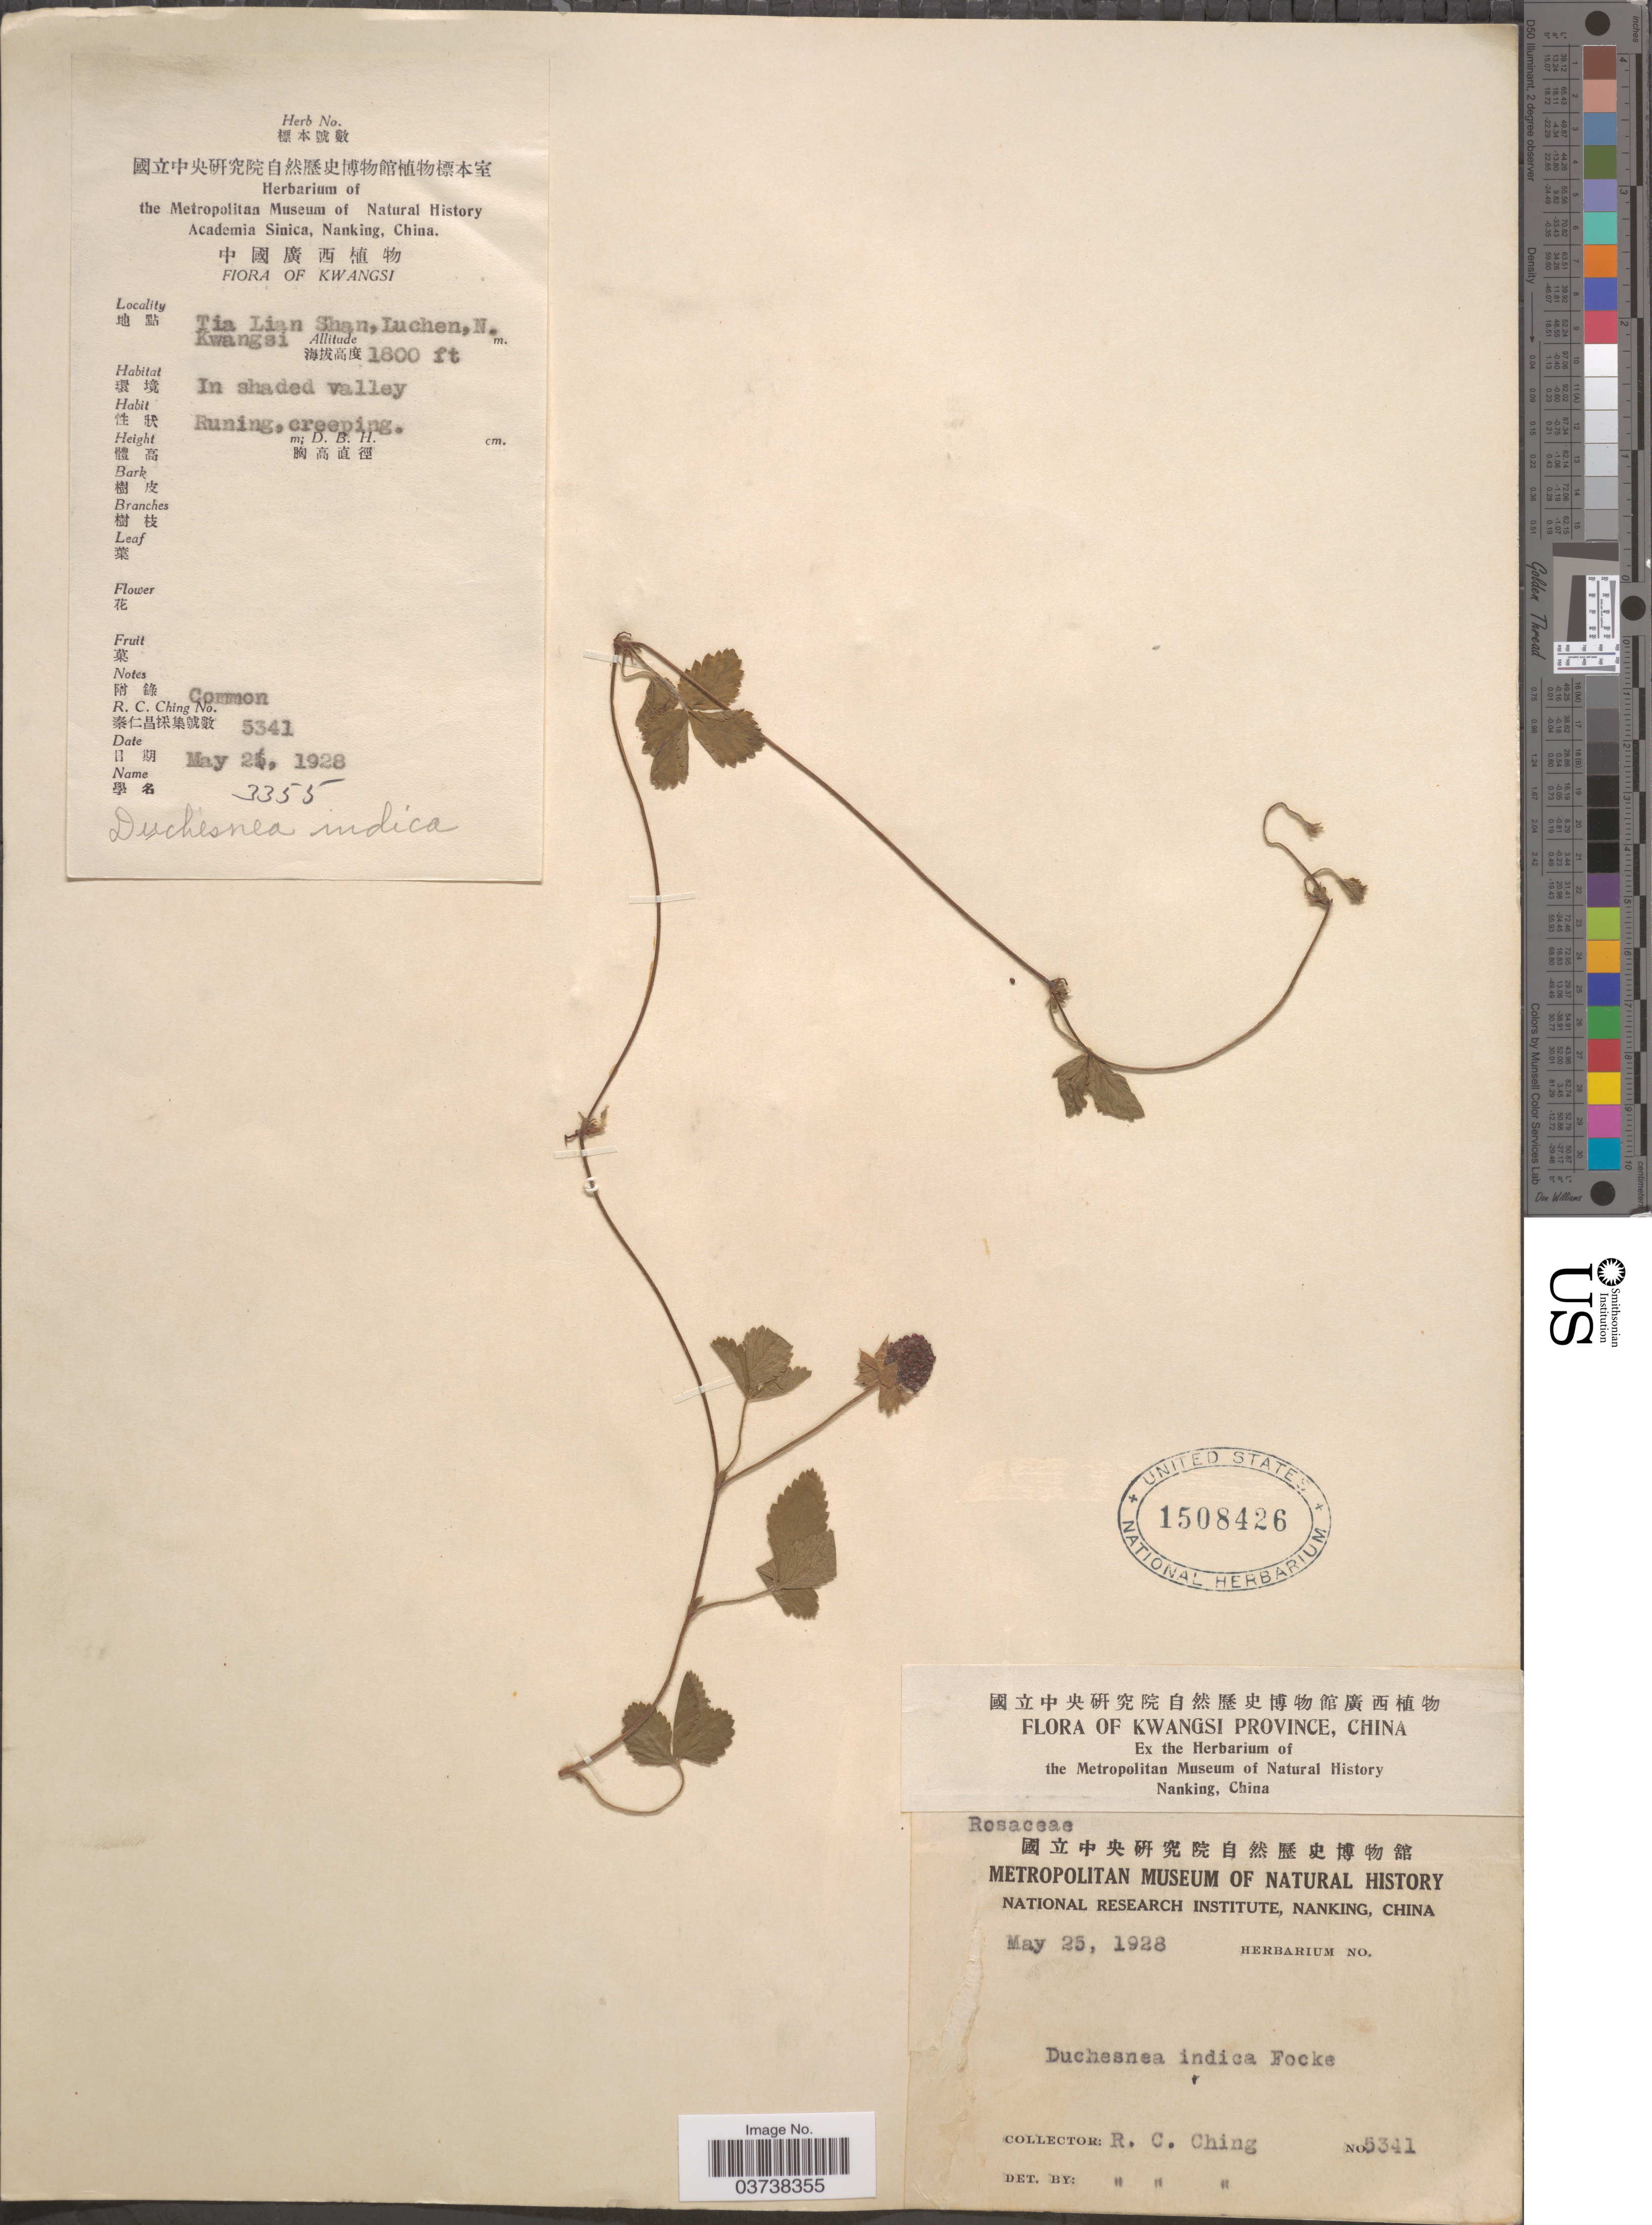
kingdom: Plantae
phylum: Tracheophyta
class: Magnoliopsida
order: Rosales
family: Rosaceae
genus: Potentilla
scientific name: Potentilla indica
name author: (Andrews) Th. Wolf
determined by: Strong, Mark T., (BOT), Smithsonian Institution - National Museum of Natural History (UNITED STATES)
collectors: R. C. Ching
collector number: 5341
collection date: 1928-05-25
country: China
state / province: Guangxi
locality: Tia Lian Shan, Luchen, N. Kwangsi.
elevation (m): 549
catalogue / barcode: US 1508426